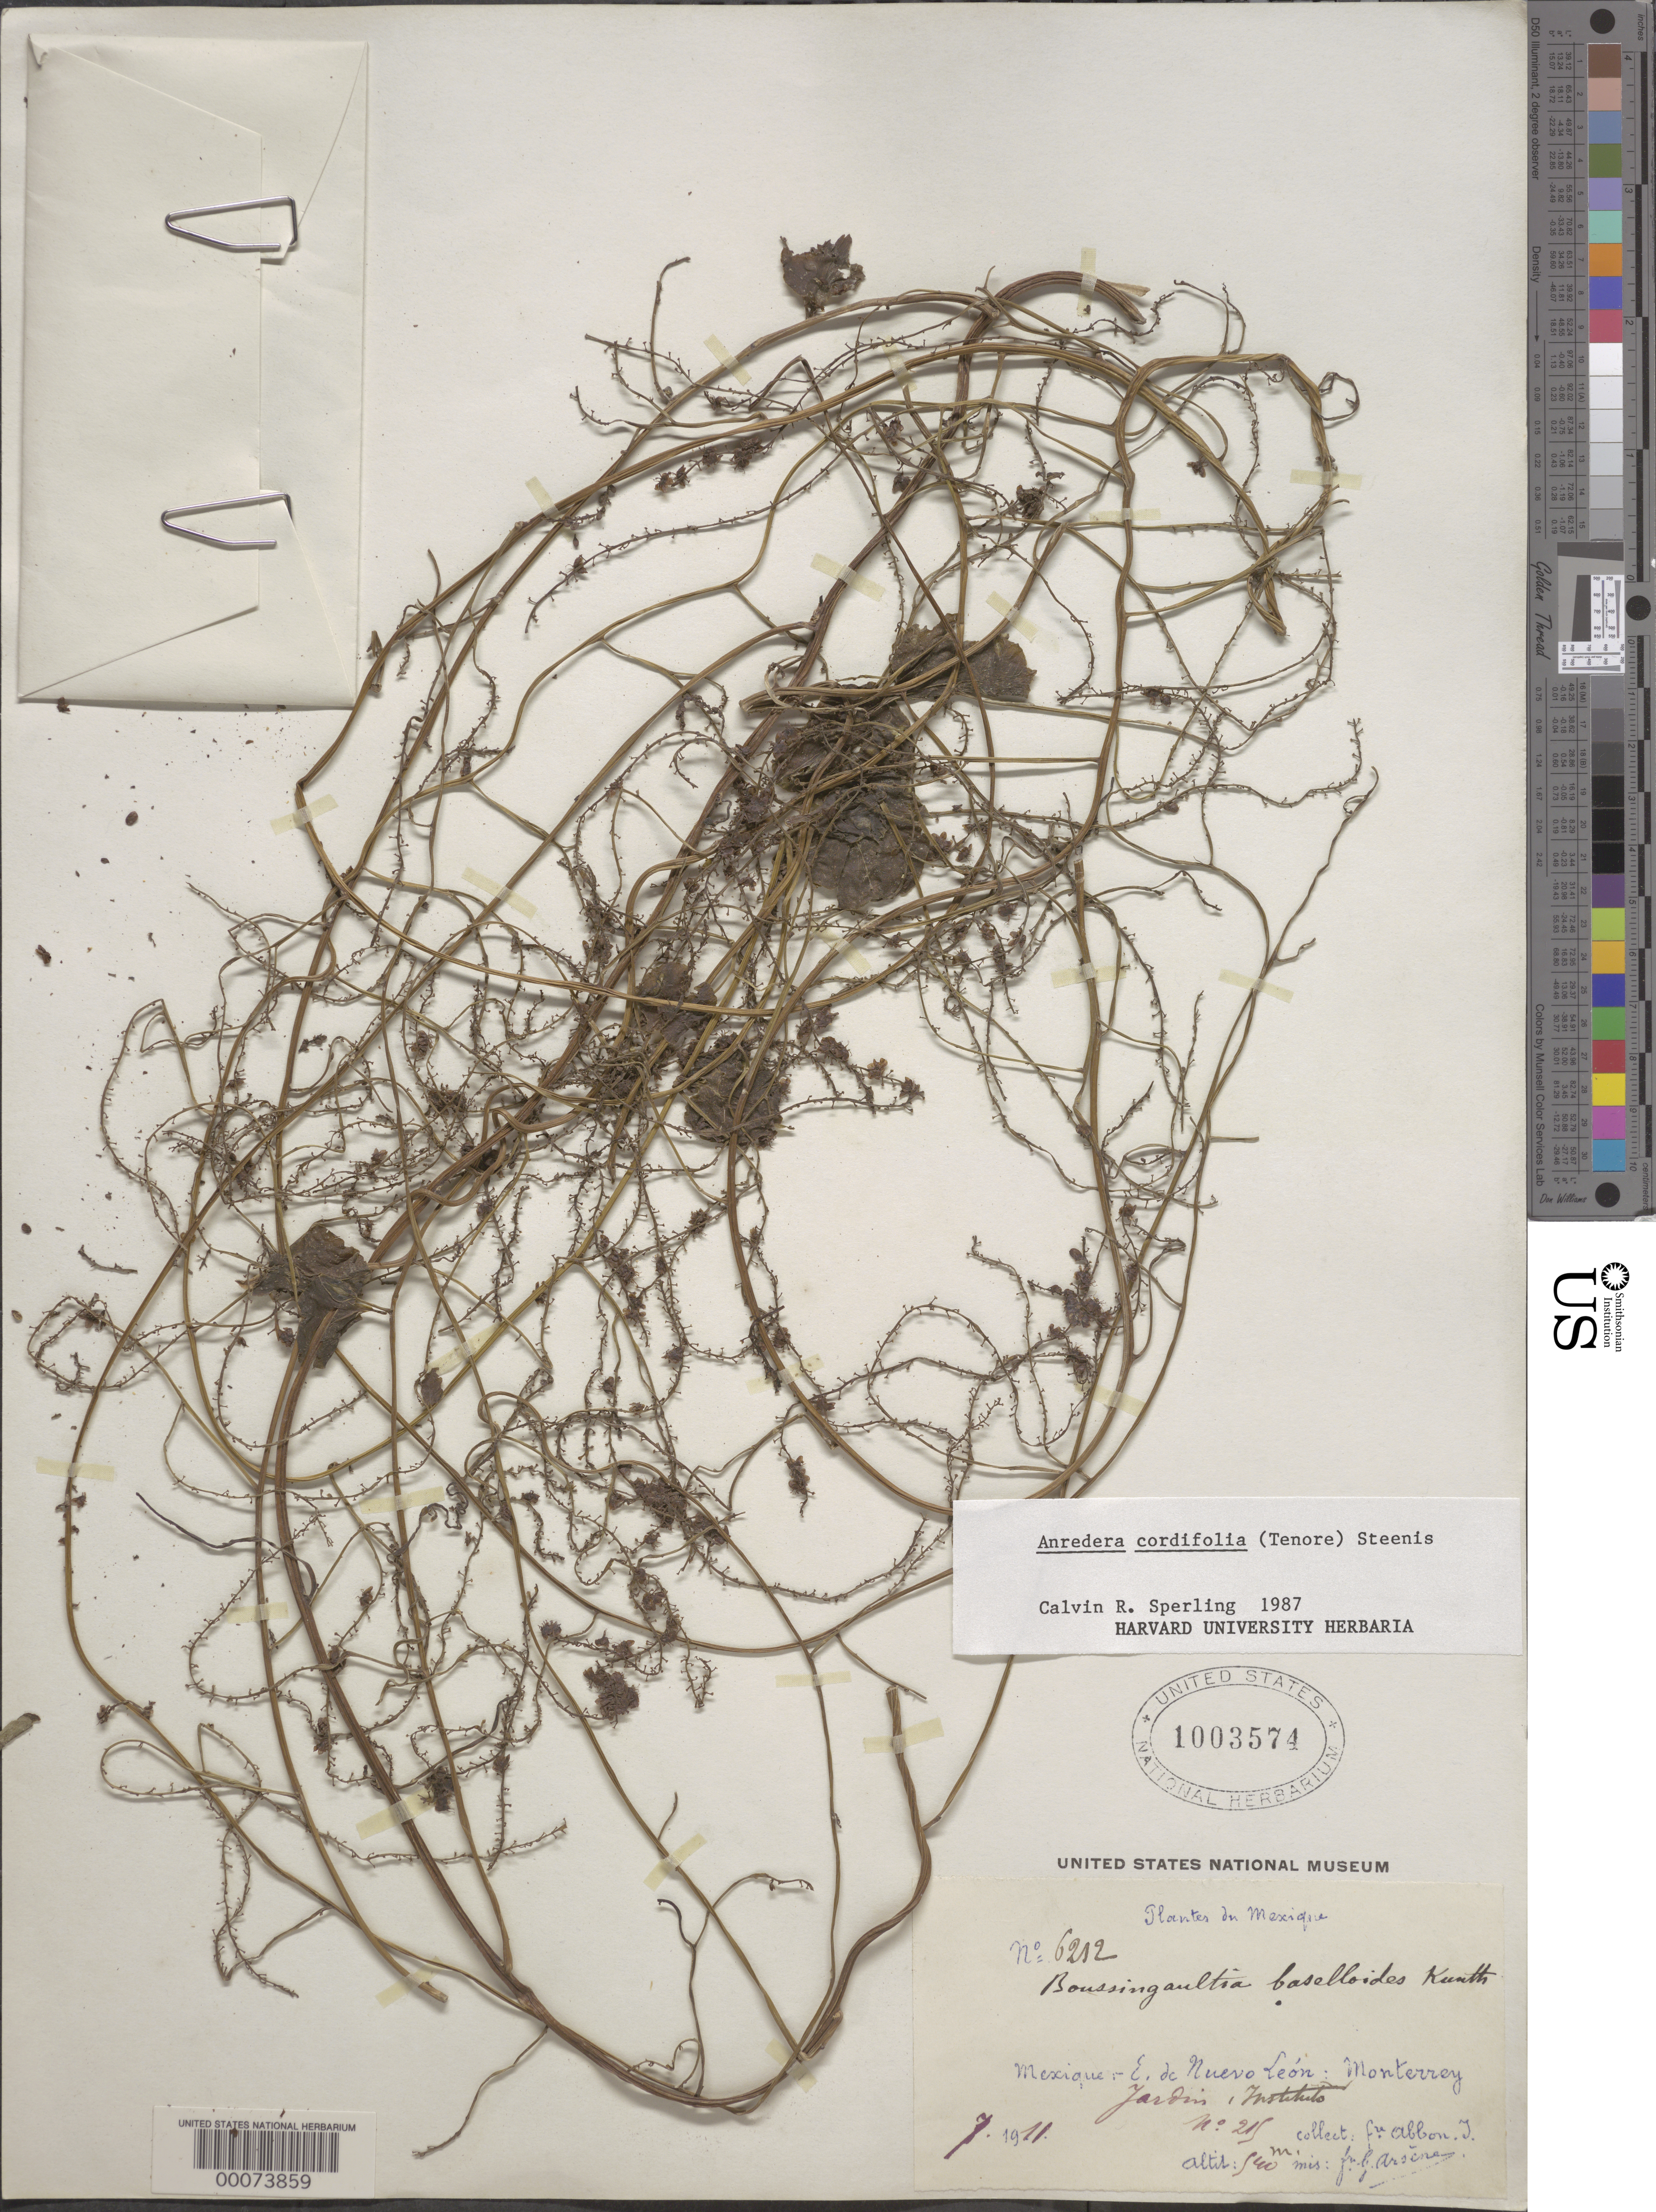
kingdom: Plantae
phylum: Tracheophyta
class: Magnoliopsida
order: Caryophyllales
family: Basellaceae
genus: Anredera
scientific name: Anredera cordifolia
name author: (Ten.) Steenis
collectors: Bro. Abbon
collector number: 6212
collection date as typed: Jul 1911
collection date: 1911-07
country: Mexico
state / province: Nuevo León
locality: Monterrey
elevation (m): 40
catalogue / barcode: US 1003574